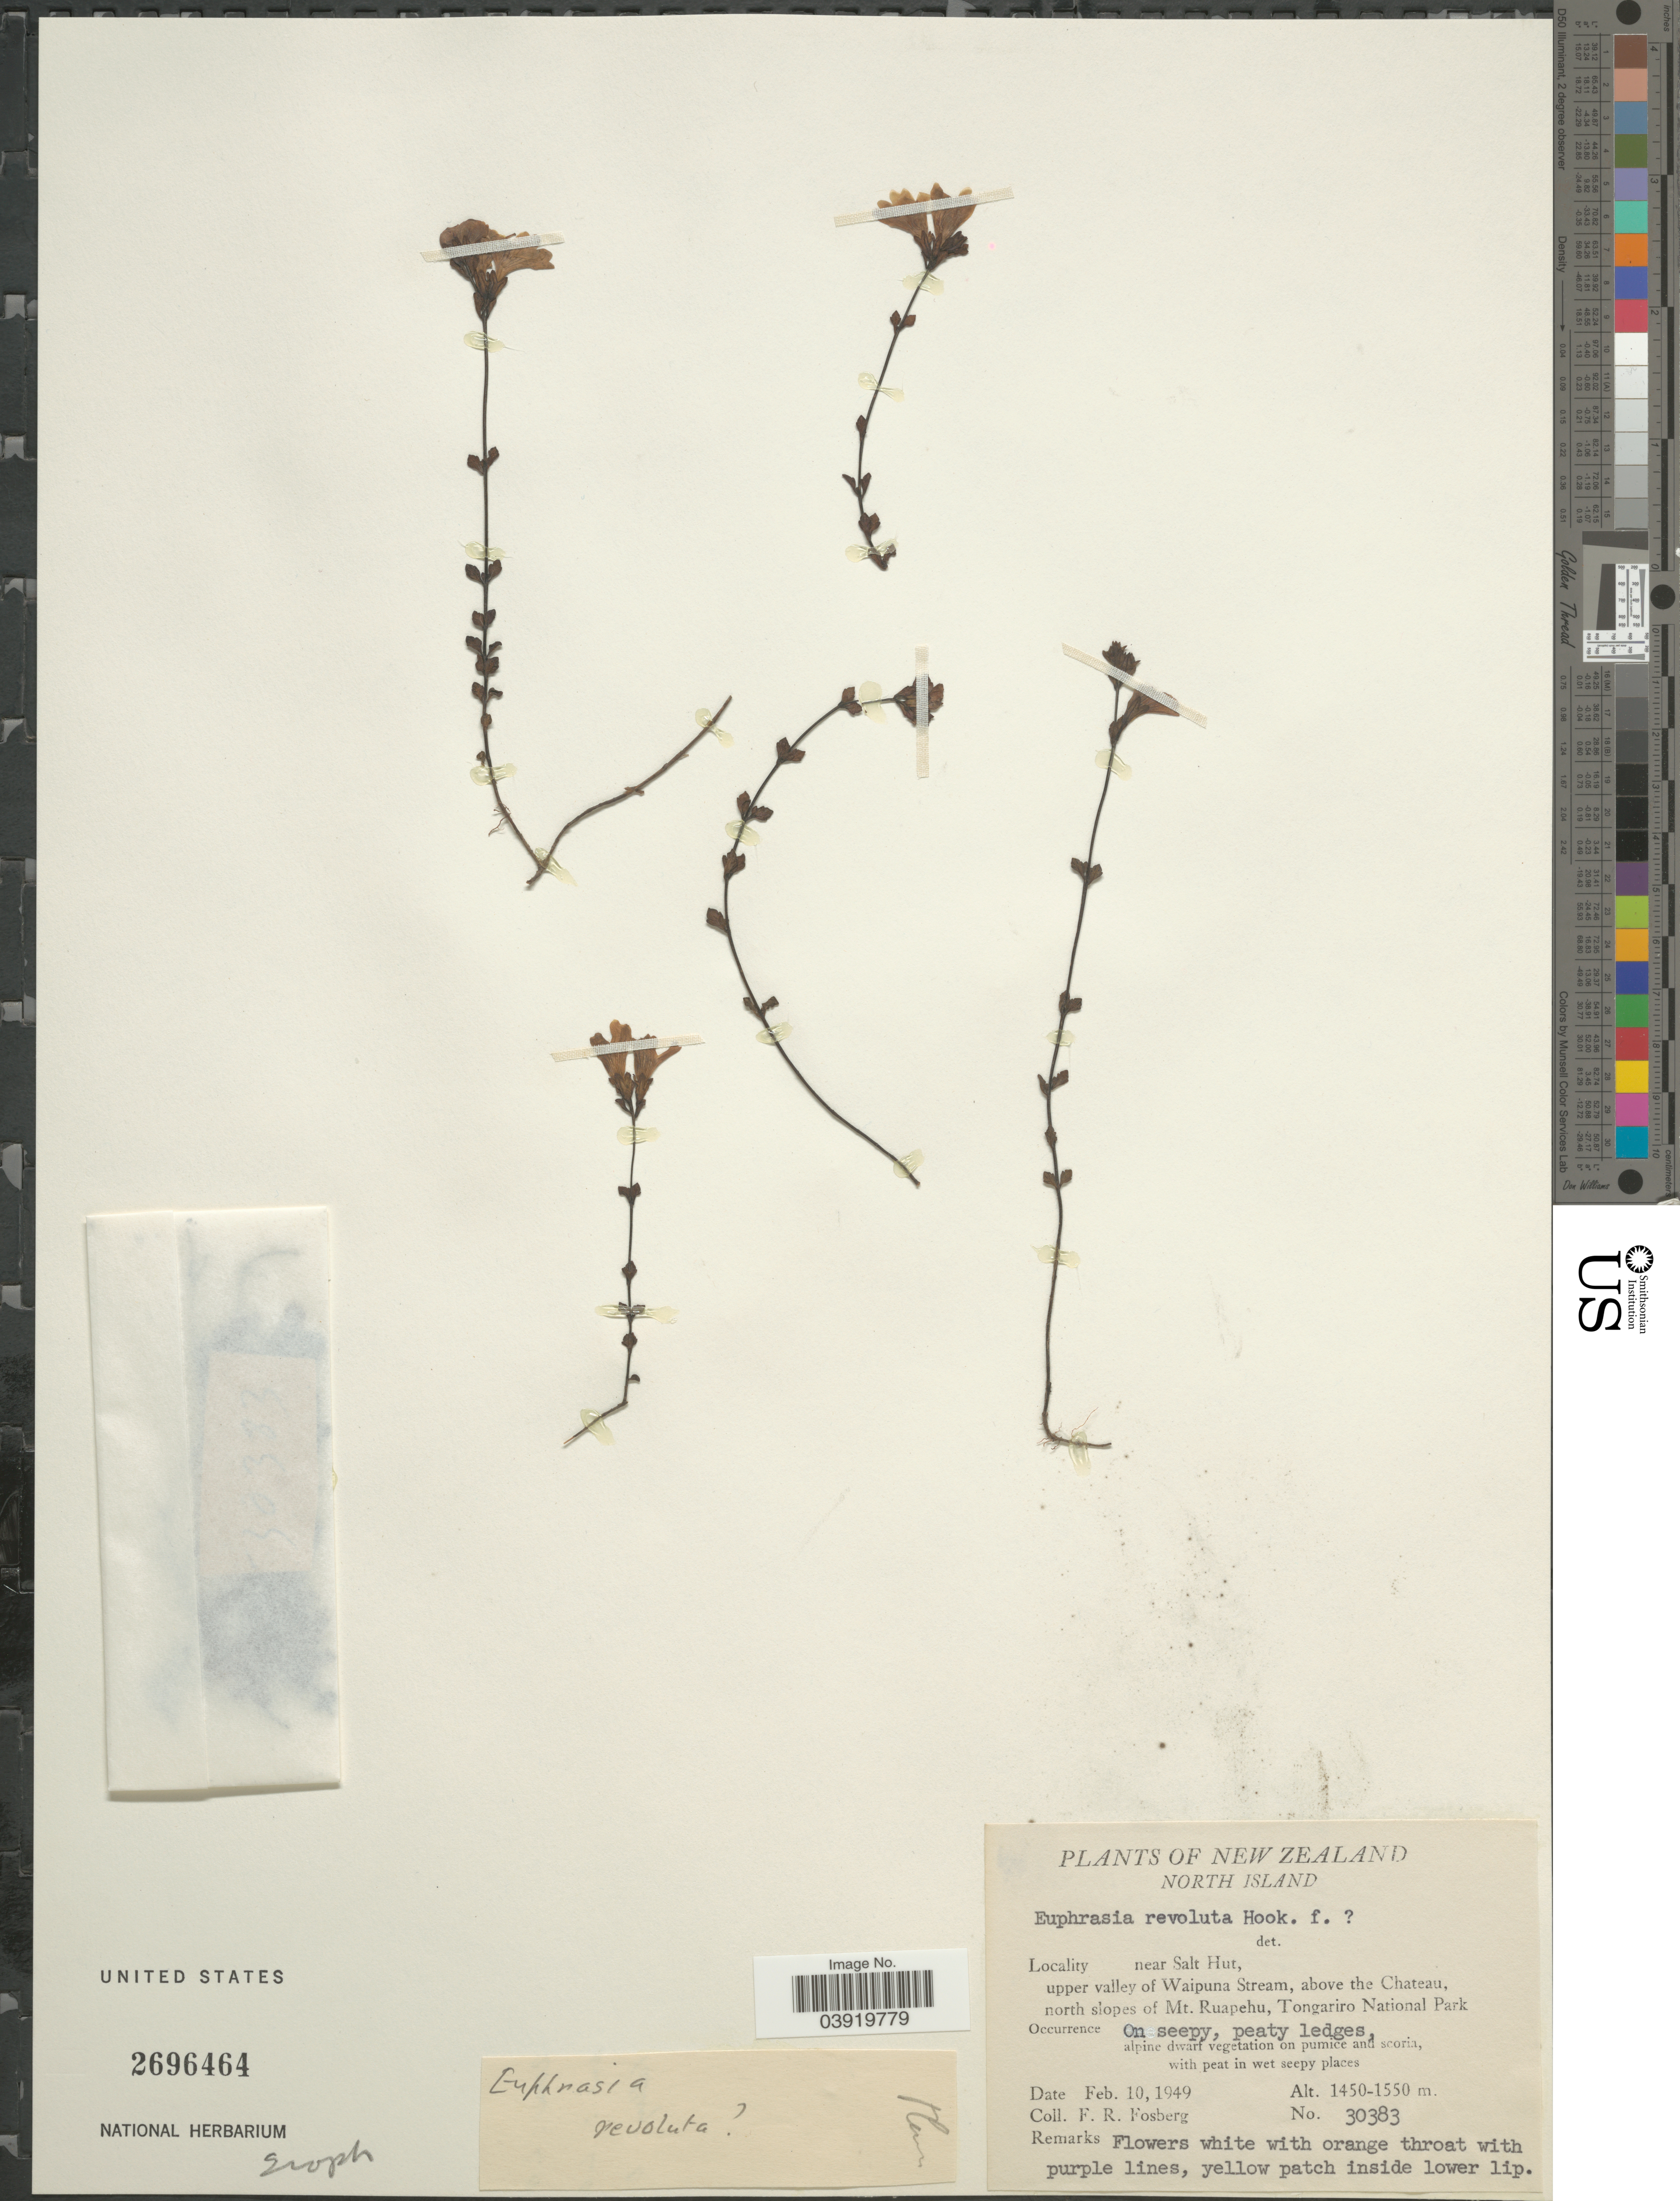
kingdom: Plantae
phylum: Tracheophyta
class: Magnoliopsida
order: Lamiales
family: Orobanchaceae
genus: Euphrasia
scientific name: Euphrasia revoluta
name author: Sennen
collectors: F. R. Fosberg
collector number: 30383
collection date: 1949-02-10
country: New Zealand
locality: North Island. Near Salt Hut, upper valley of Waipuna Stream, above the Chateau, north slopes of Mt. Ruapehu, Tongariro National Park.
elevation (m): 1450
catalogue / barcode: US 2696464